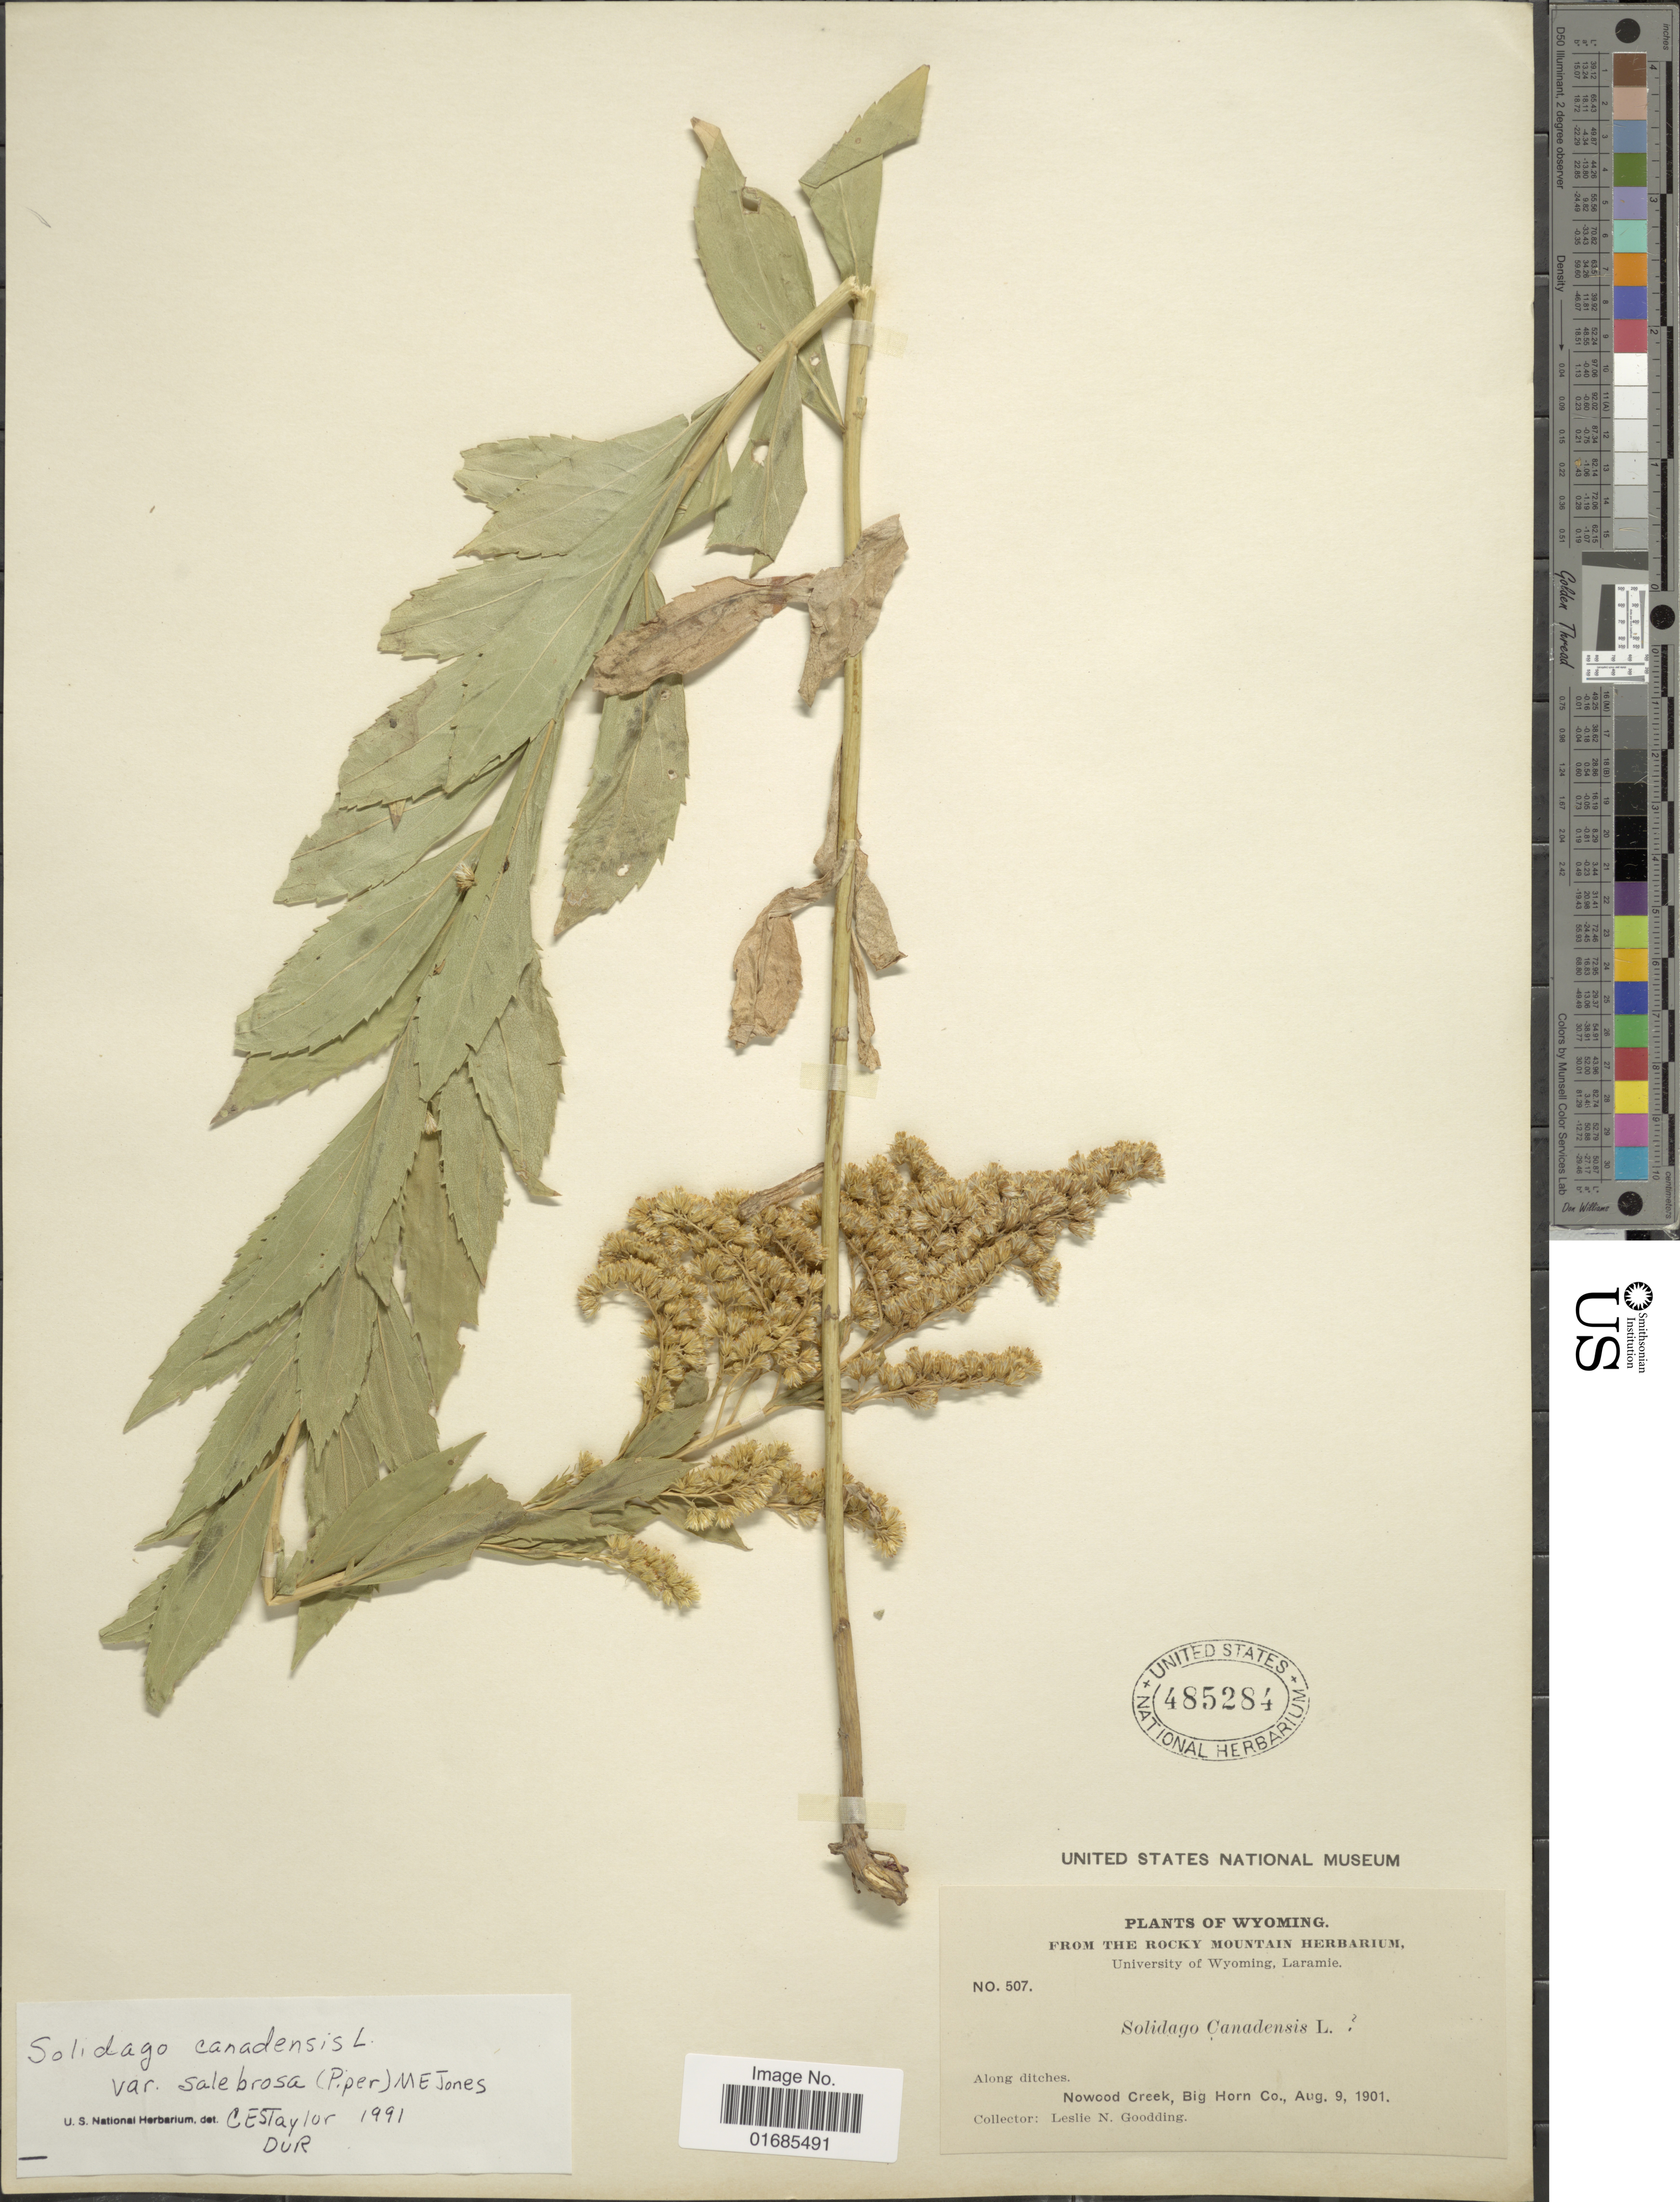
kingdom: Plantae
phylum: Tracheophyta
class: Magnoliopsida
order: Asterales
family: Asteraceae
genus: Solidago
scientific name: Solidago canadensis var. salebrosa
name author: (Piper) M.E. Jones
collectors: L. N. Goodding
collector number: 507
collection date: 1901-08-09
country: United States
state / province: Wyoming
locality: Nowood Creek, Nig Horn Co.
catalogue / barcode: US 485284